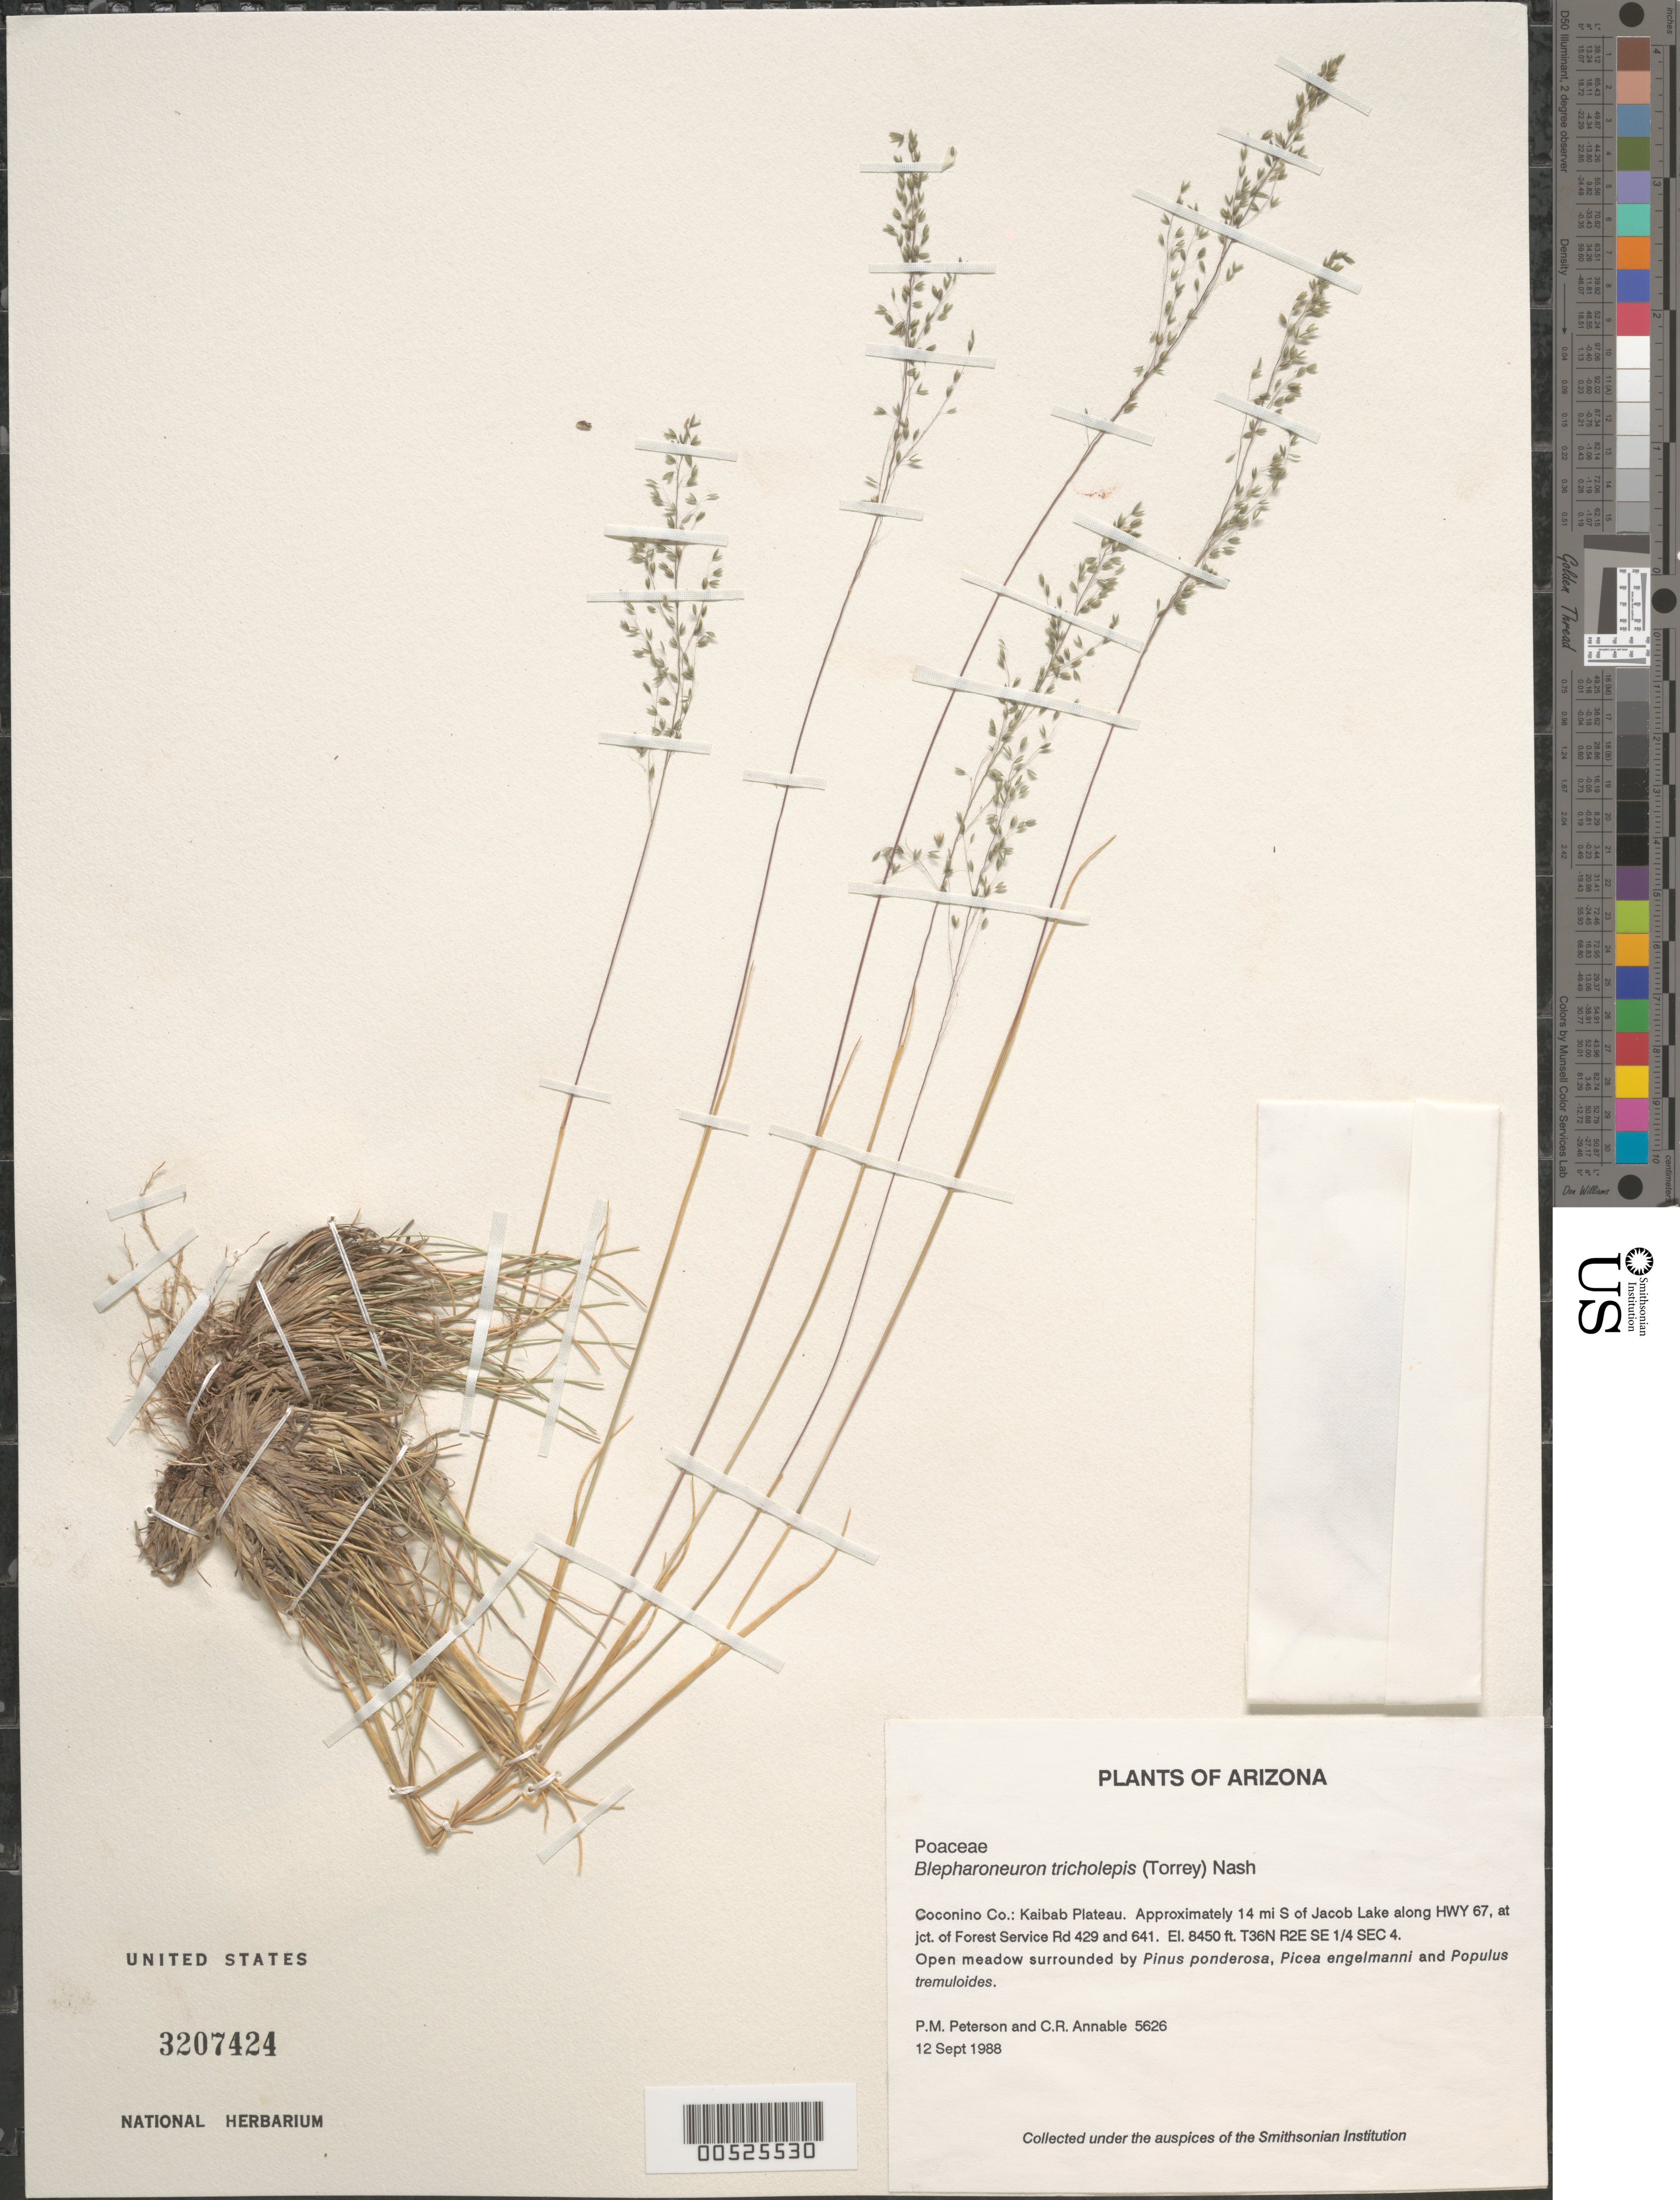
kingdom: Plantae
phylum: Tracheophyta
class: Liliopsida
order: Poales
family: Poaceae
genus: Blepharoneuron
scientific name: Blepharoneuron tricholepis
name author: (Torr.) Nash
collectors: P. M. Peterson & C. R. Annable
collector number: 05626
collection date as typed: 12 Sep 1988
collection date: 1988-09-12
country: United States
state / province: Arizona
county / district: Coconino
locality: Kaibab Plateau. Approximately 14 mi S of Jacob Lake along HWY 67, at jct. of Forest Service Rd 429 and 641.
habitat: Open meadow surrounded by Pinus ponderosa, Picea engelmanni and Populus tremuloides.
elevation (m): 2576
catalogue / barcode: US 3207424